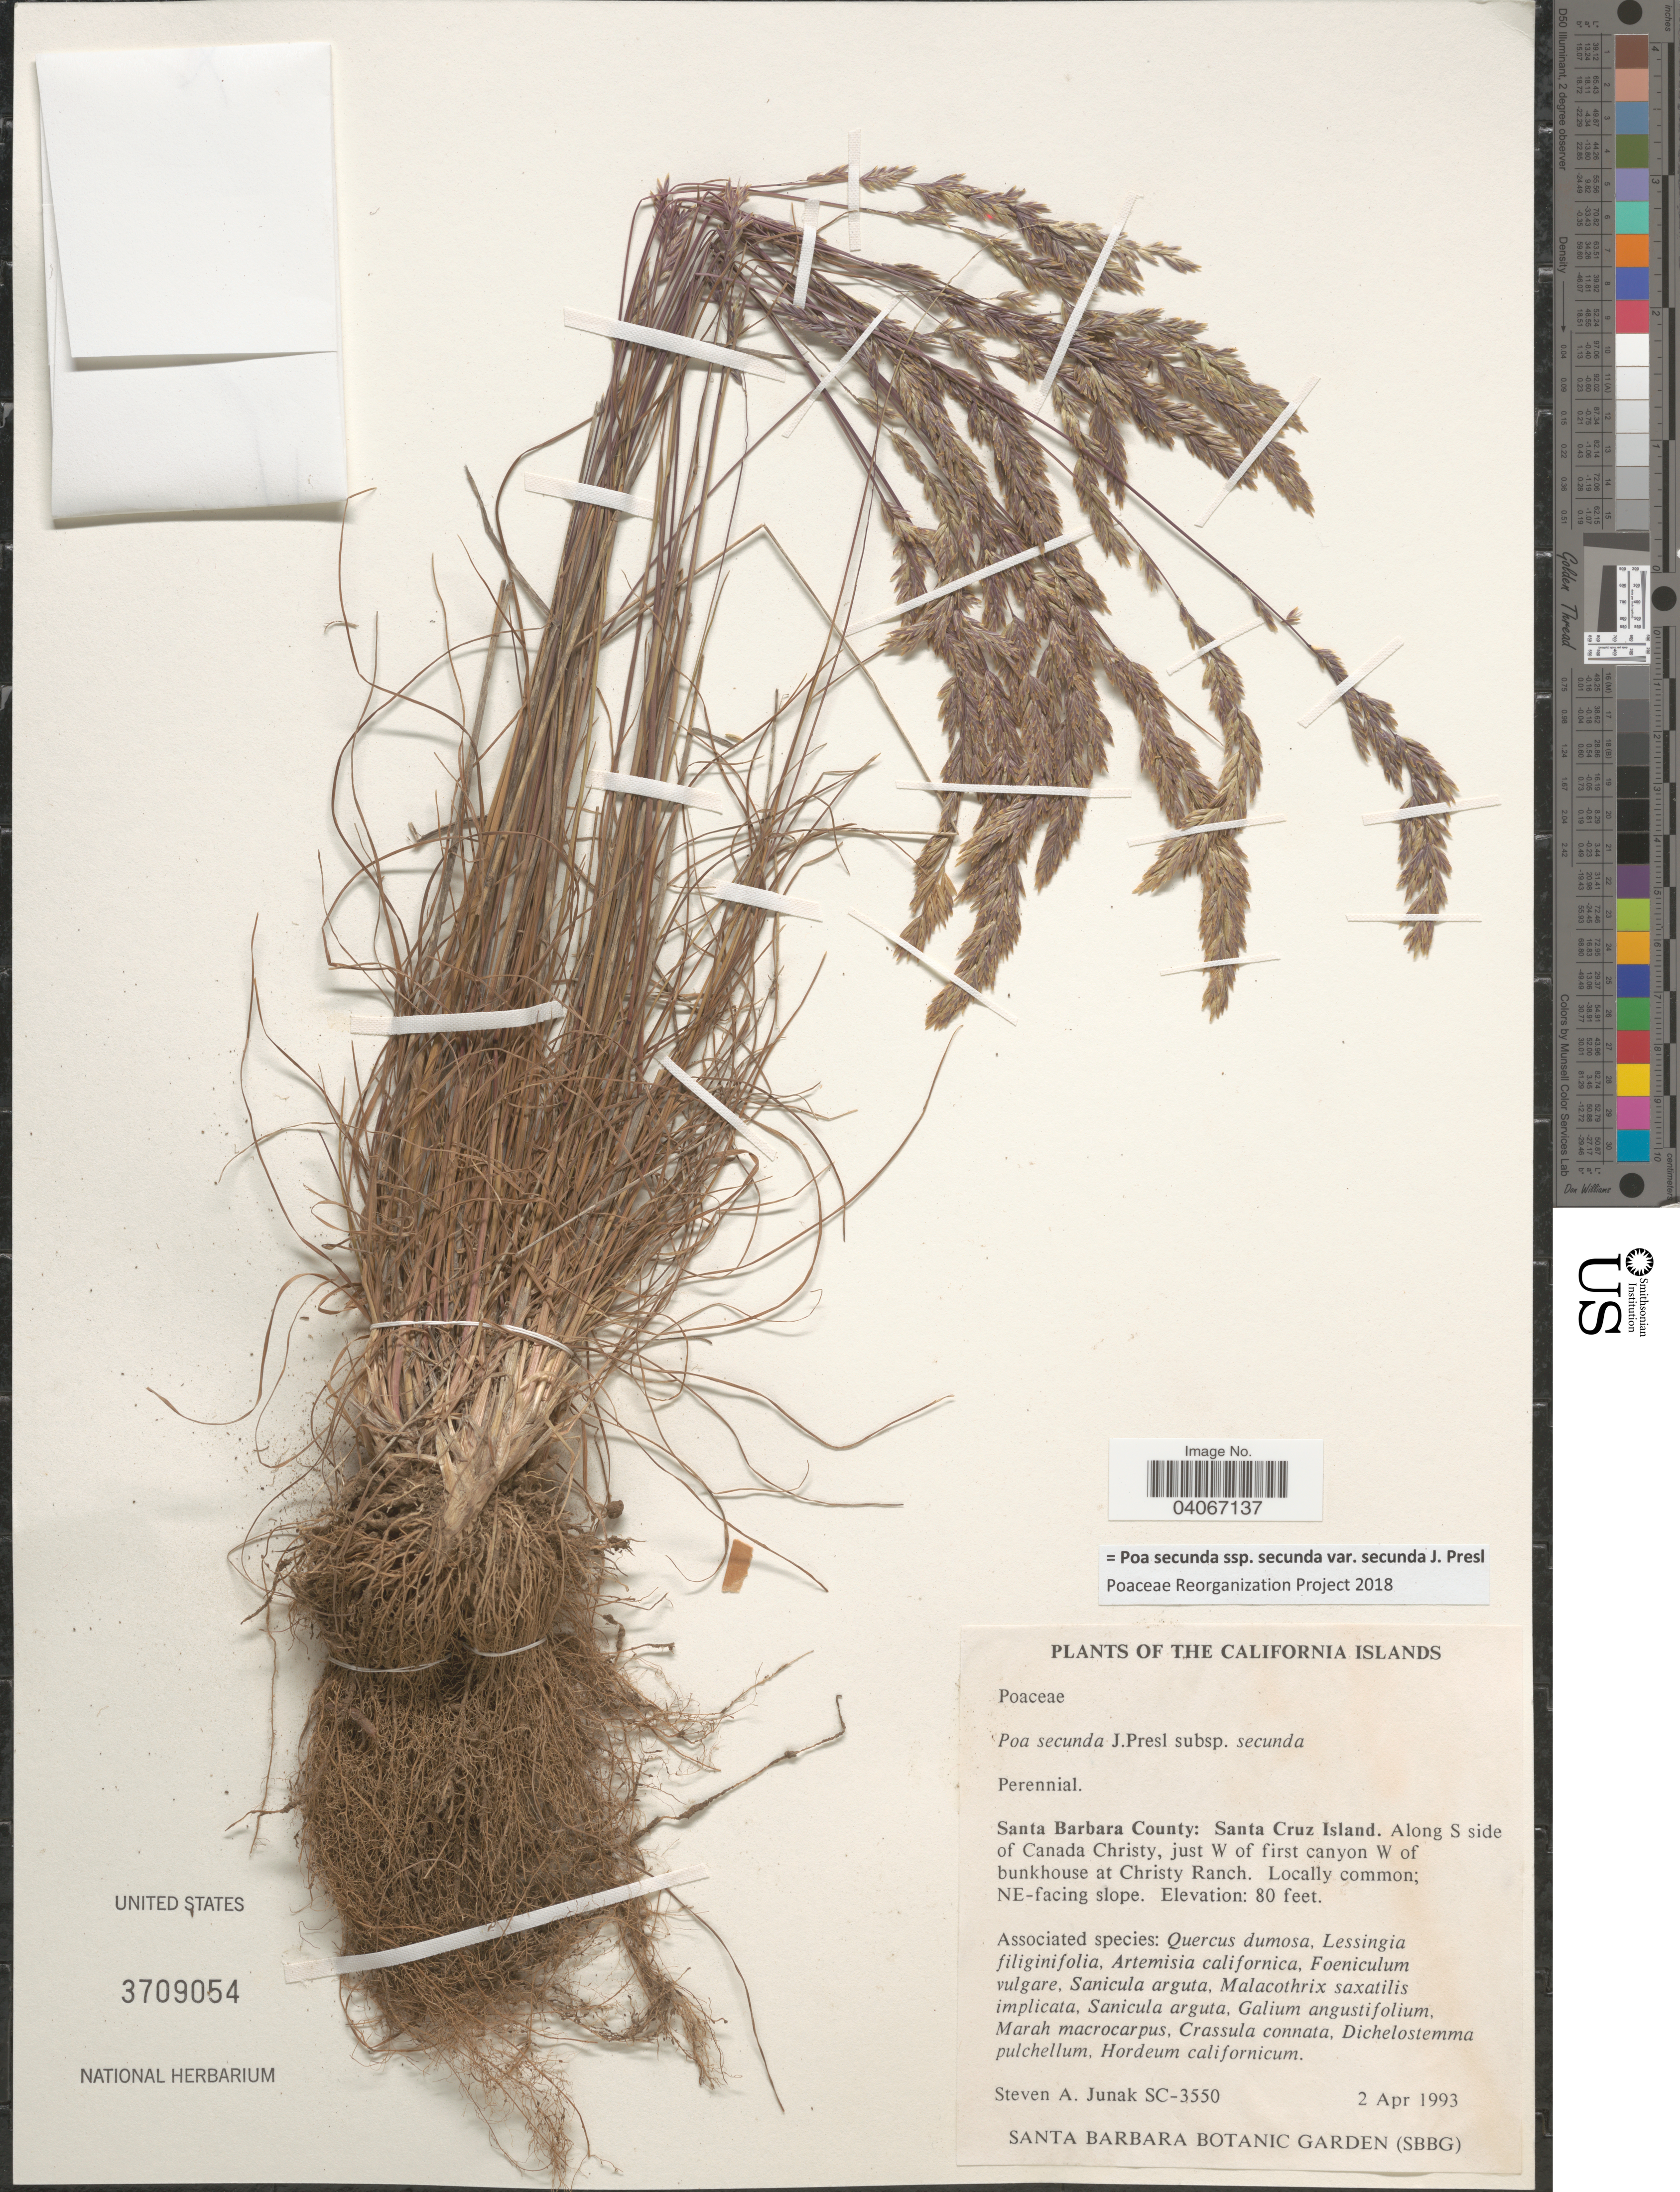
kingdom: Plantae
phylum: Tracheophyta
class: Liliopsida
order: Poales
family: Poaceae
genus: Poa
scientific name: Poa secunda subsp. secunda var. secunda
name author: J. Presl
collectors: S. Junak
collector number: SC-3550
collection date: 1993-04-02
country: United States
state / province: California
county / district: Santa Barbara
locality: The California Islands. Santa Barbara County: Santa Cruz Island. Along S side of Canada Christy, just W of first canyon W of bunkhouse at Christy Ranch. NE-facing slope.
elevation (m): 24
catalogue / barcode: US 3709054